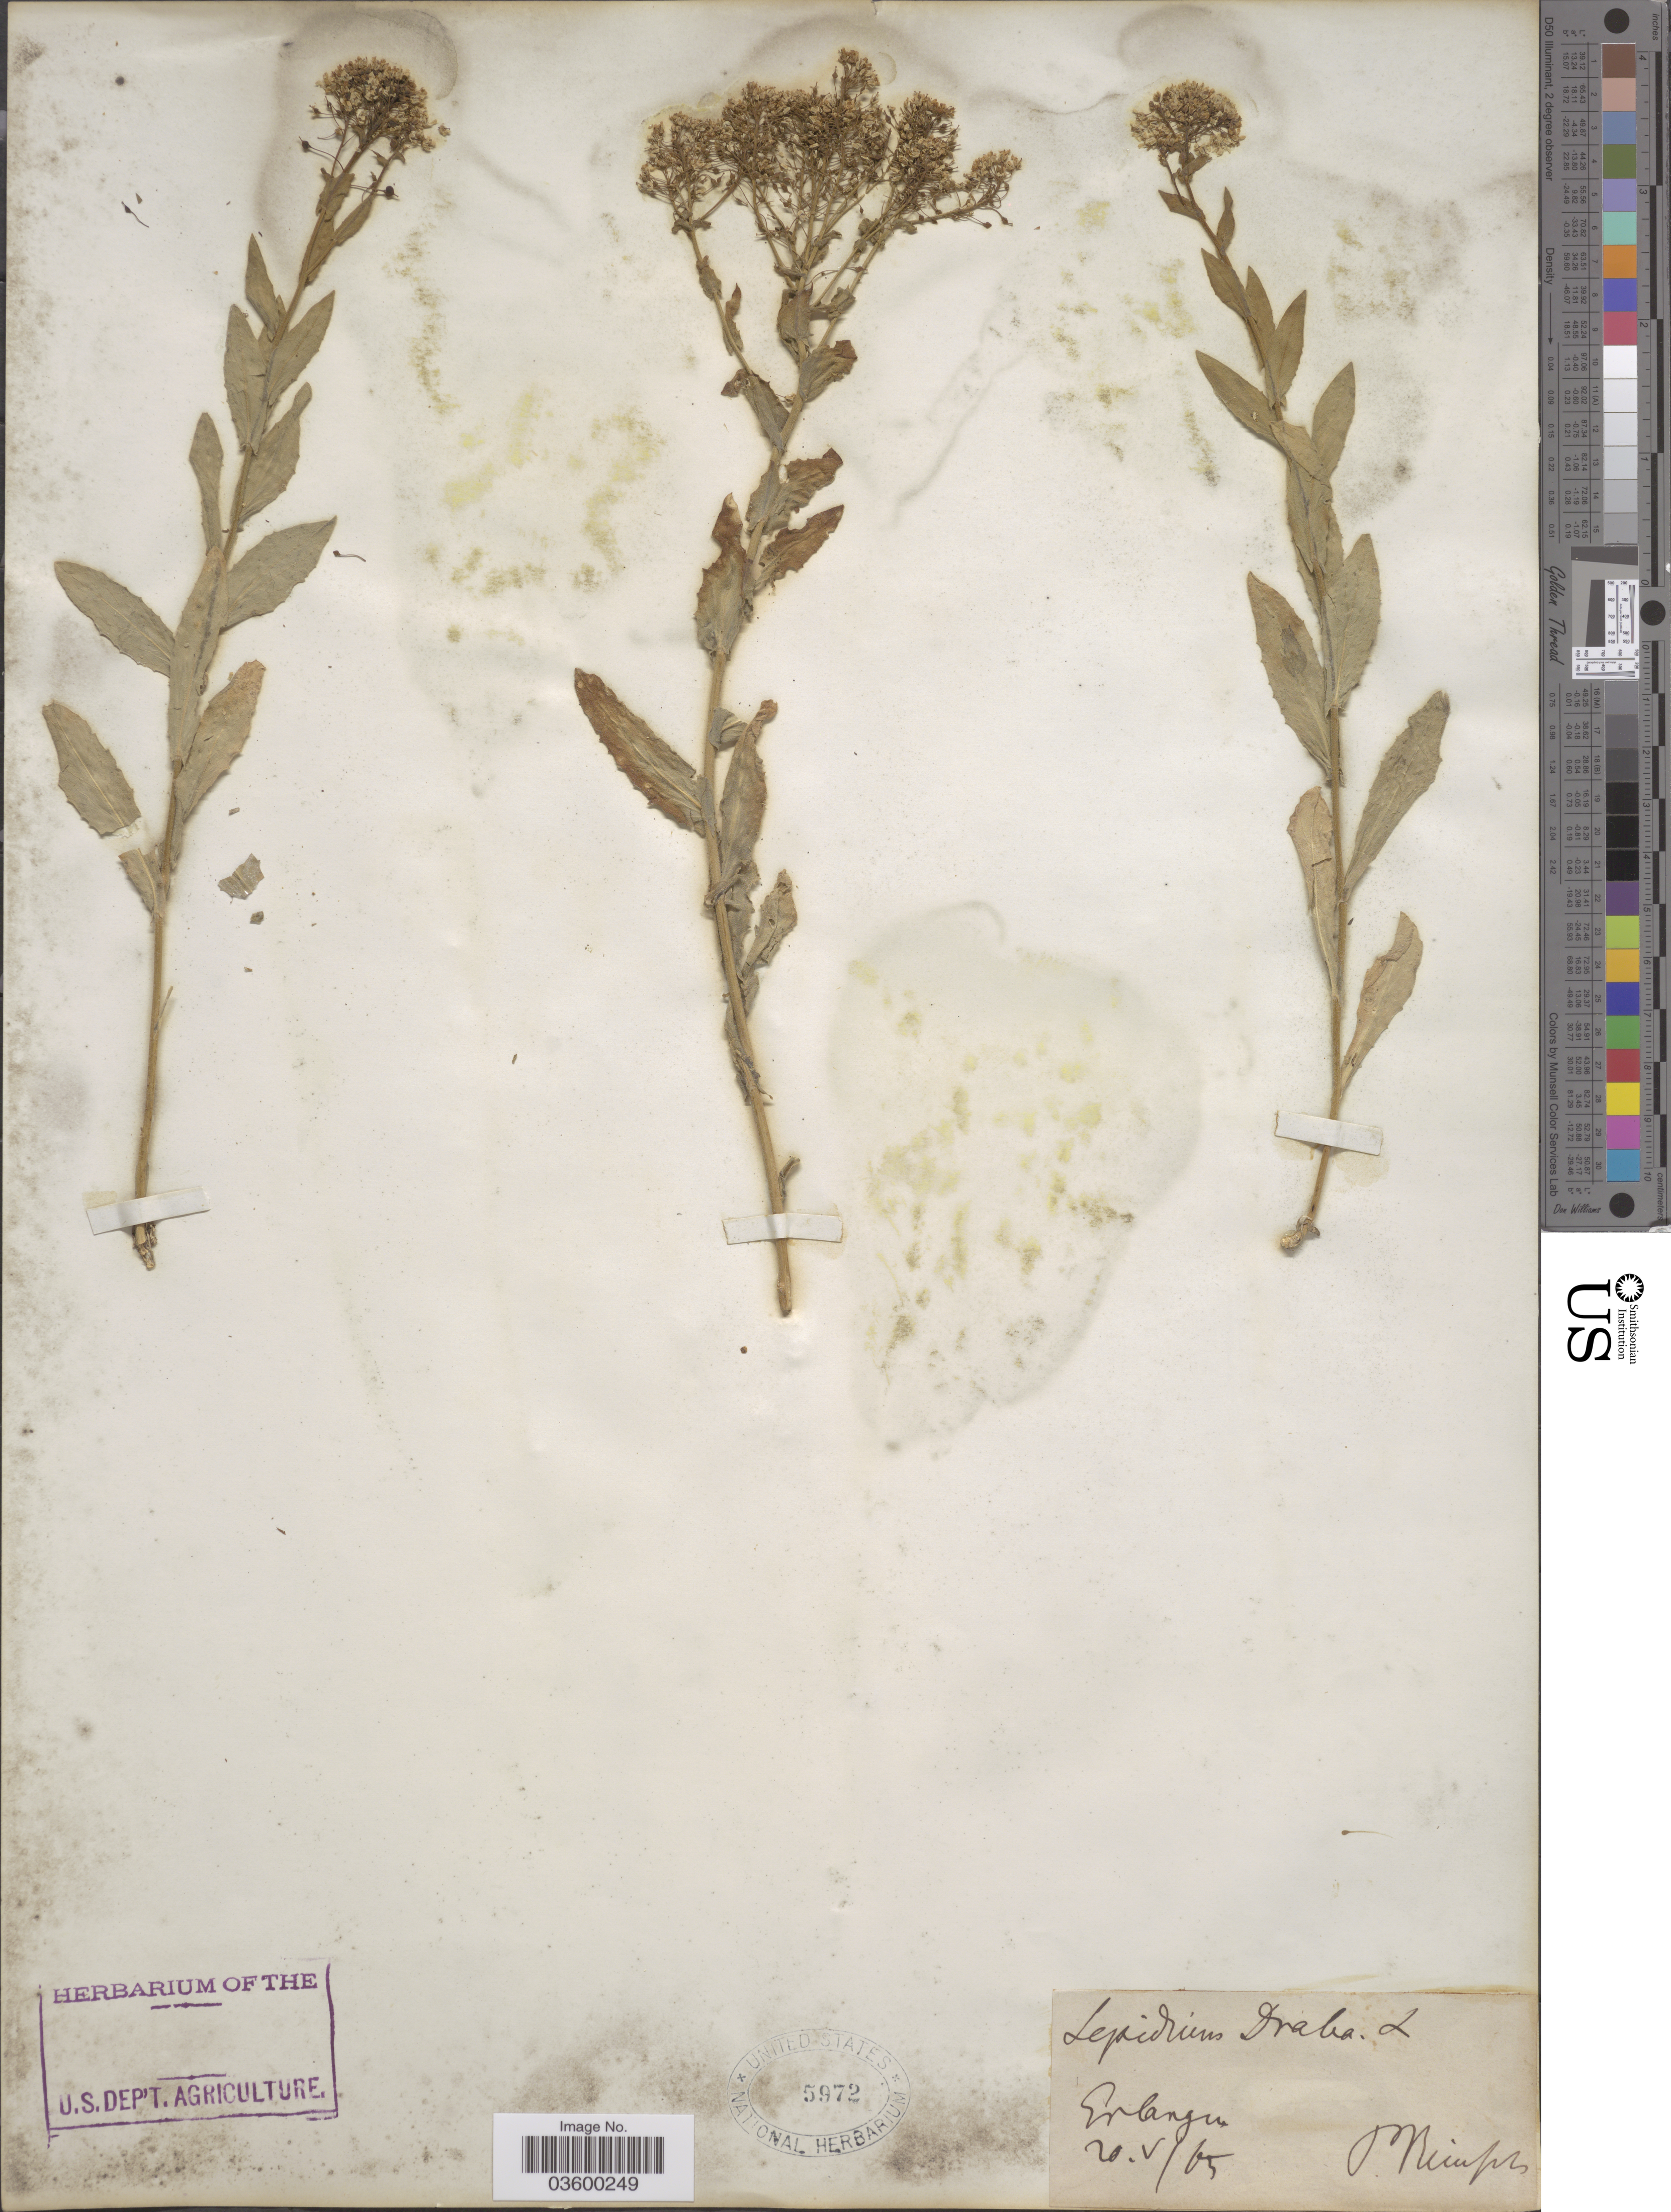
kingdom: Plantae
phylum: Tracheophyta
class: Magnoliopsida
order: Brassicales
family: Brassicaceae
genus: Lepidium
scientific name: Lepidium draba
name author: L.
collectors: M. Reinph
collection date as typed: Transcribed d/m/y: 20/5/65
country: Germany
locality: Erlangen.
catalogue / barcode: US 5972